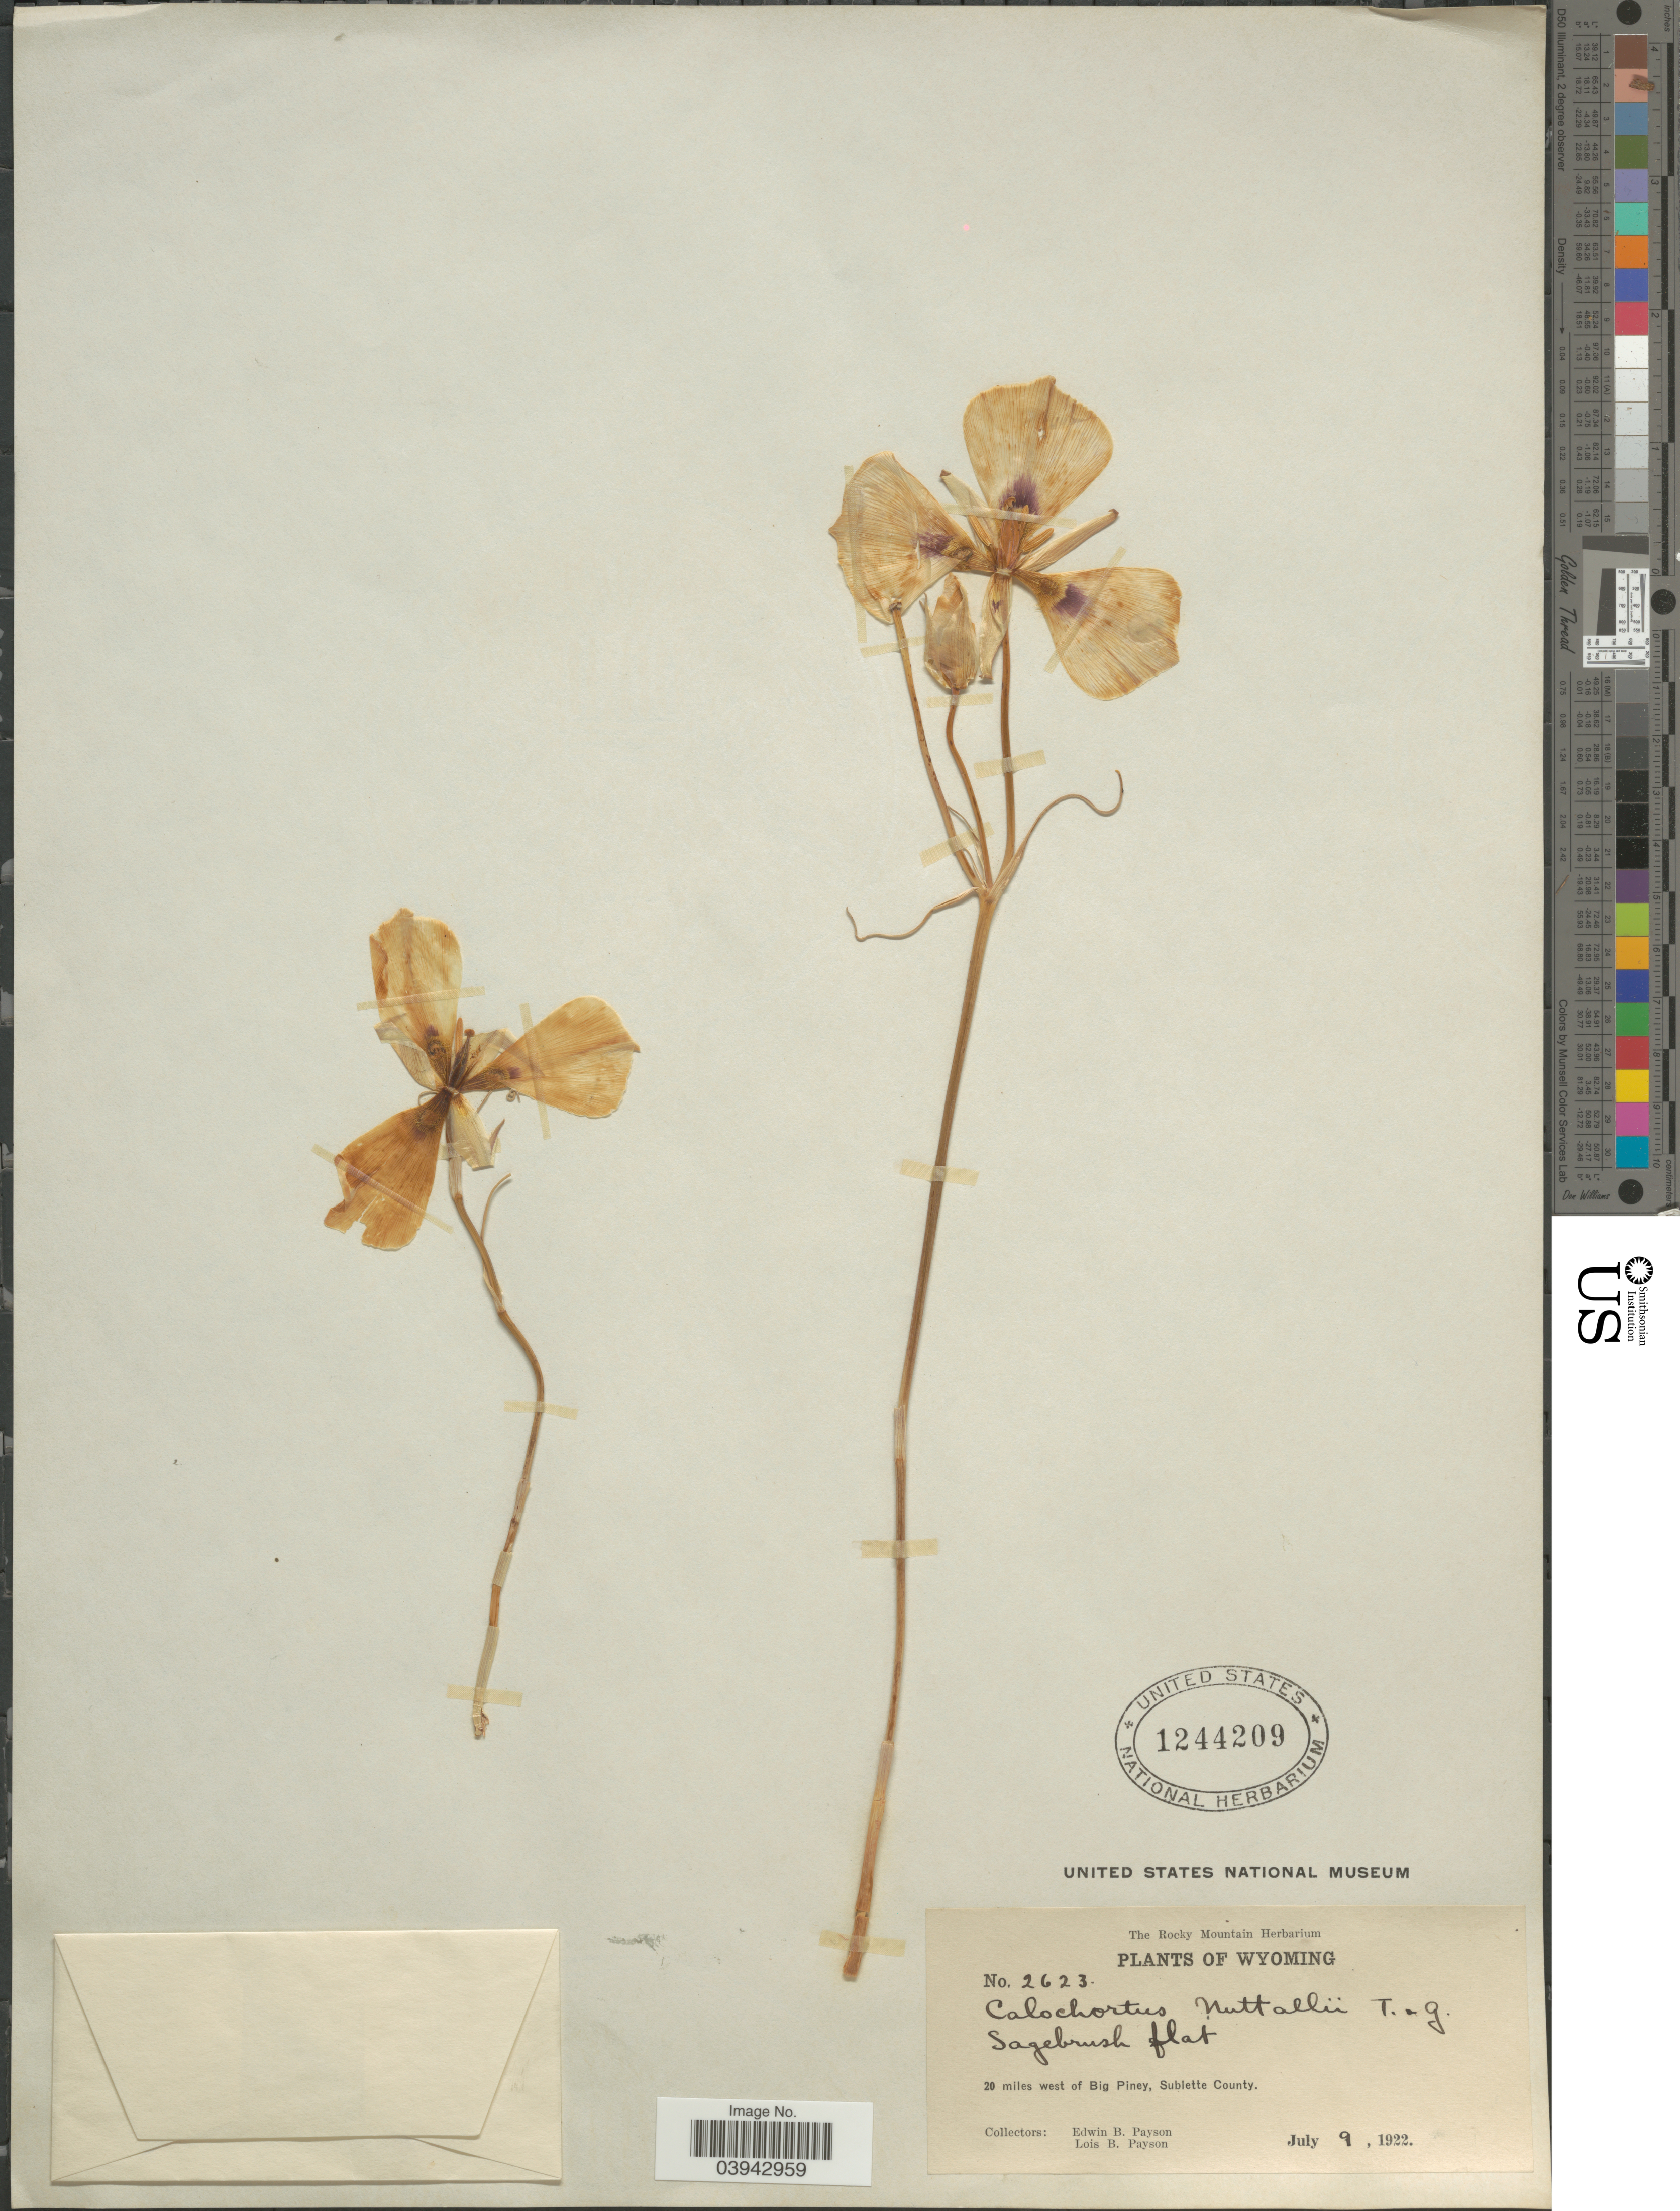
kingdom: Plantae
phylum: Tracheophyta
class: Liliopsida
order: Liliales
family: Liliaceae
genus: Calochortus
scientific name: Calochortus nuttallii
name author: Torr.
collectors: E. B. Payson & L. Payson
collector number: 2623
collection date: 1922-07-09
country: United States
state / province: Wyoming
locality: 20 miles west of Big Piney, Sublette County.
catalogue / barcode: US 1244209